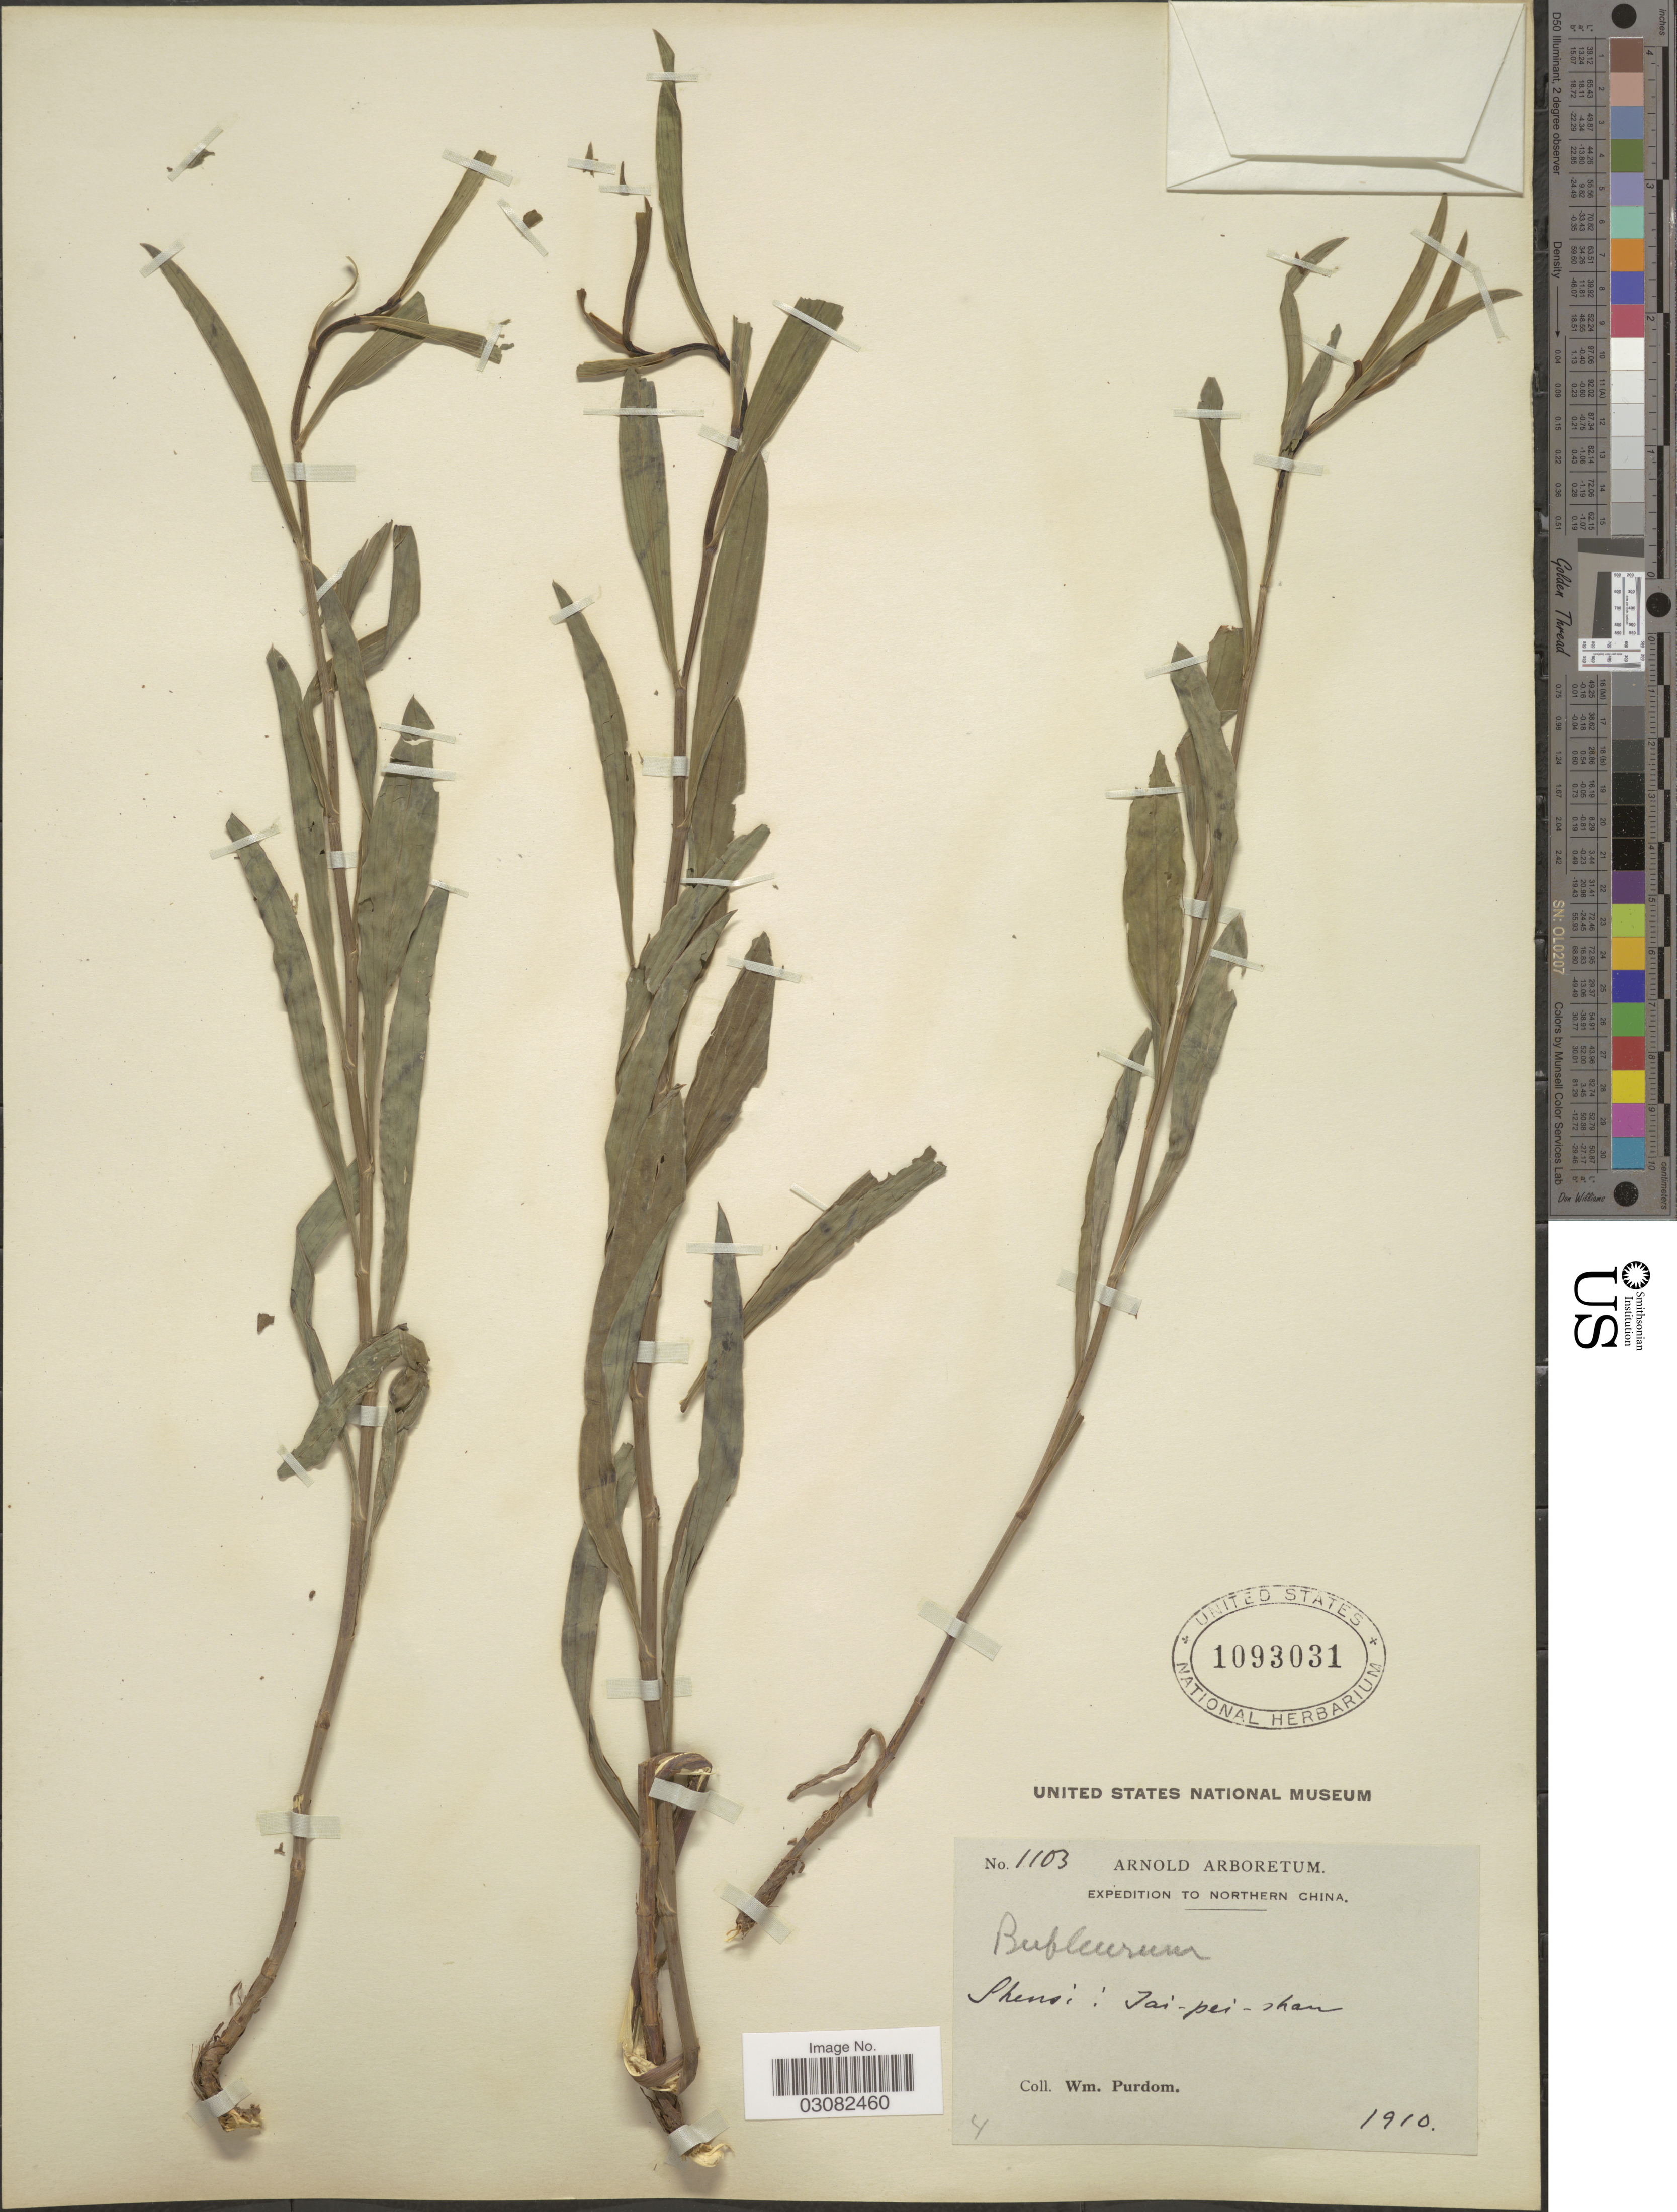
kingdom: Plantae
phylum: Tracheophyta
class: Magnoliopsida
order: Apiales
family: Apiaceae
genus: Bupleurum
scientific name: Bupleurum sp.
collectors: W. Purdom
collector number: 1103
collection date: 1910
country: China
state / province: Shaanxi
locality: Northern China. Shensi: Tai-pei-shan.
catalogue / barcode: US 1093031